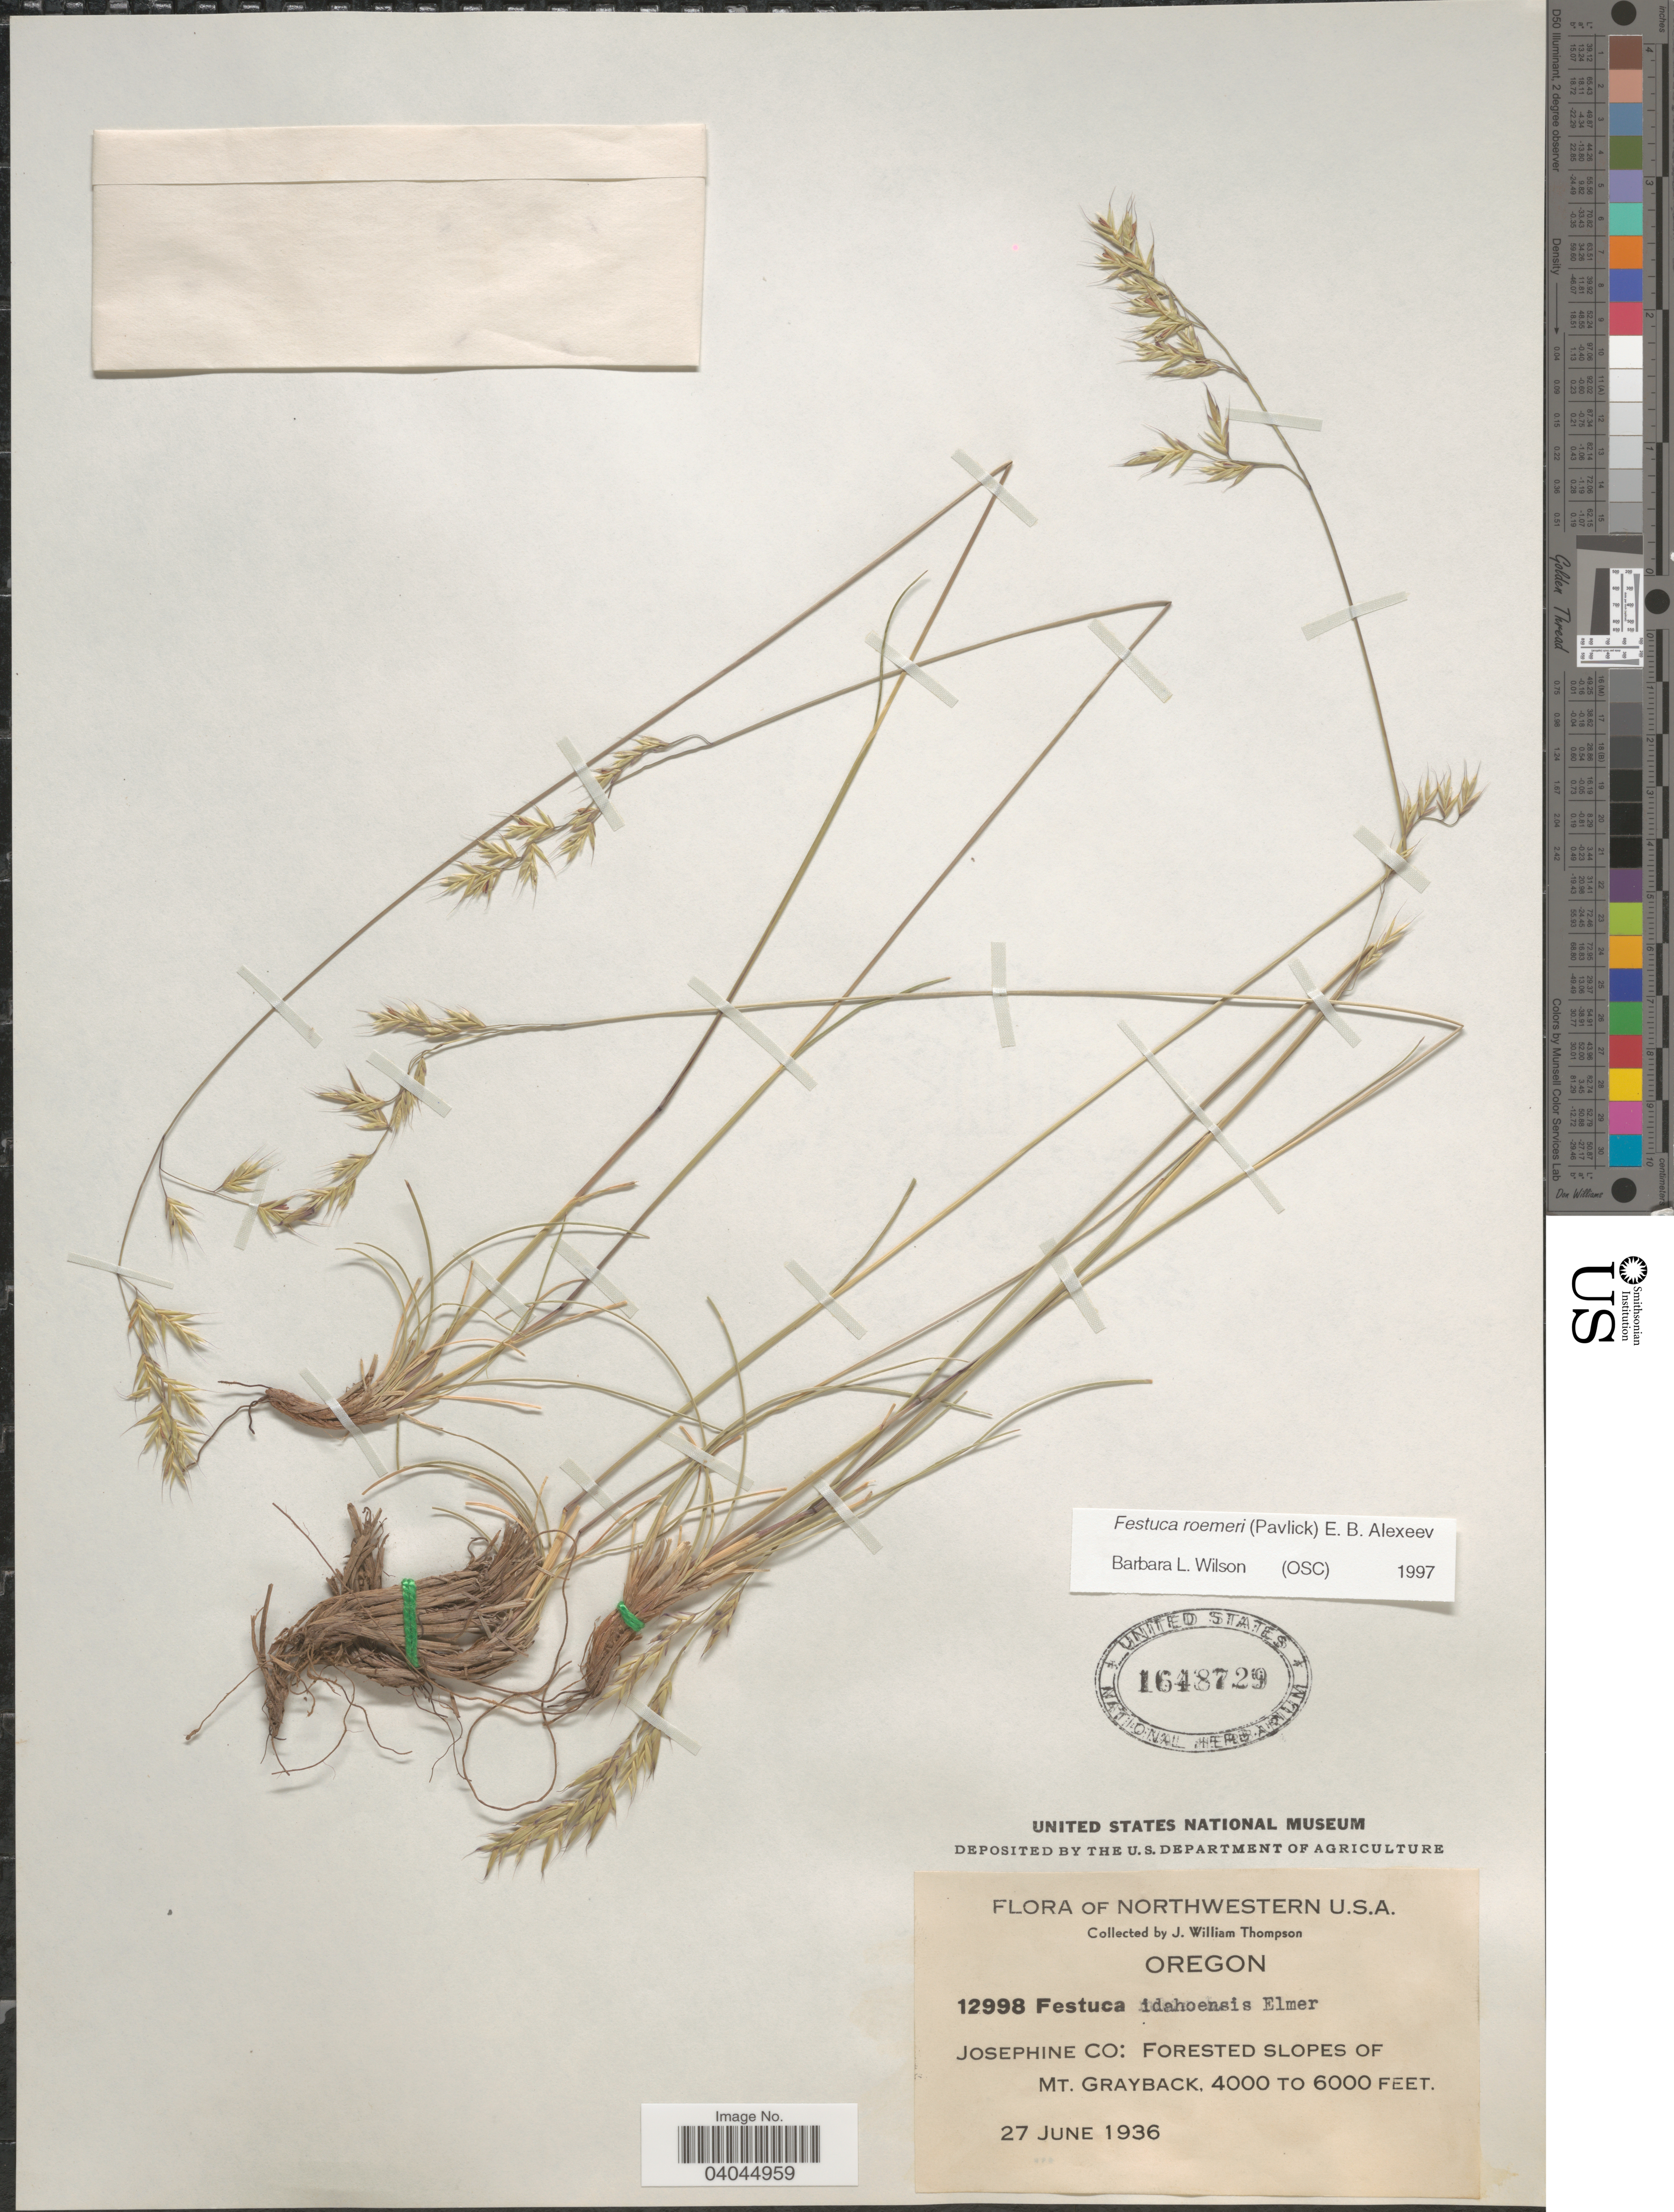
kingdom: Plantae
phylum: Tracheophyta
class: Liliopsida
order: Poales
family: Poaceae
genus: Festuca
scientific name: Festuca roemeri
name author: (Pavlick) E.B. Alexeev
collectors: J. W. Thompson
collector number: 12998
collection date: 1936-06-27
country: United States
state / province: Oregon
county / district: Josephine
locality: Northwestern U.S.A. Josephine Co: Forested slopes of Mt. Grayback.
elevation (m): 1219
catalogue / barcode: US 1648729